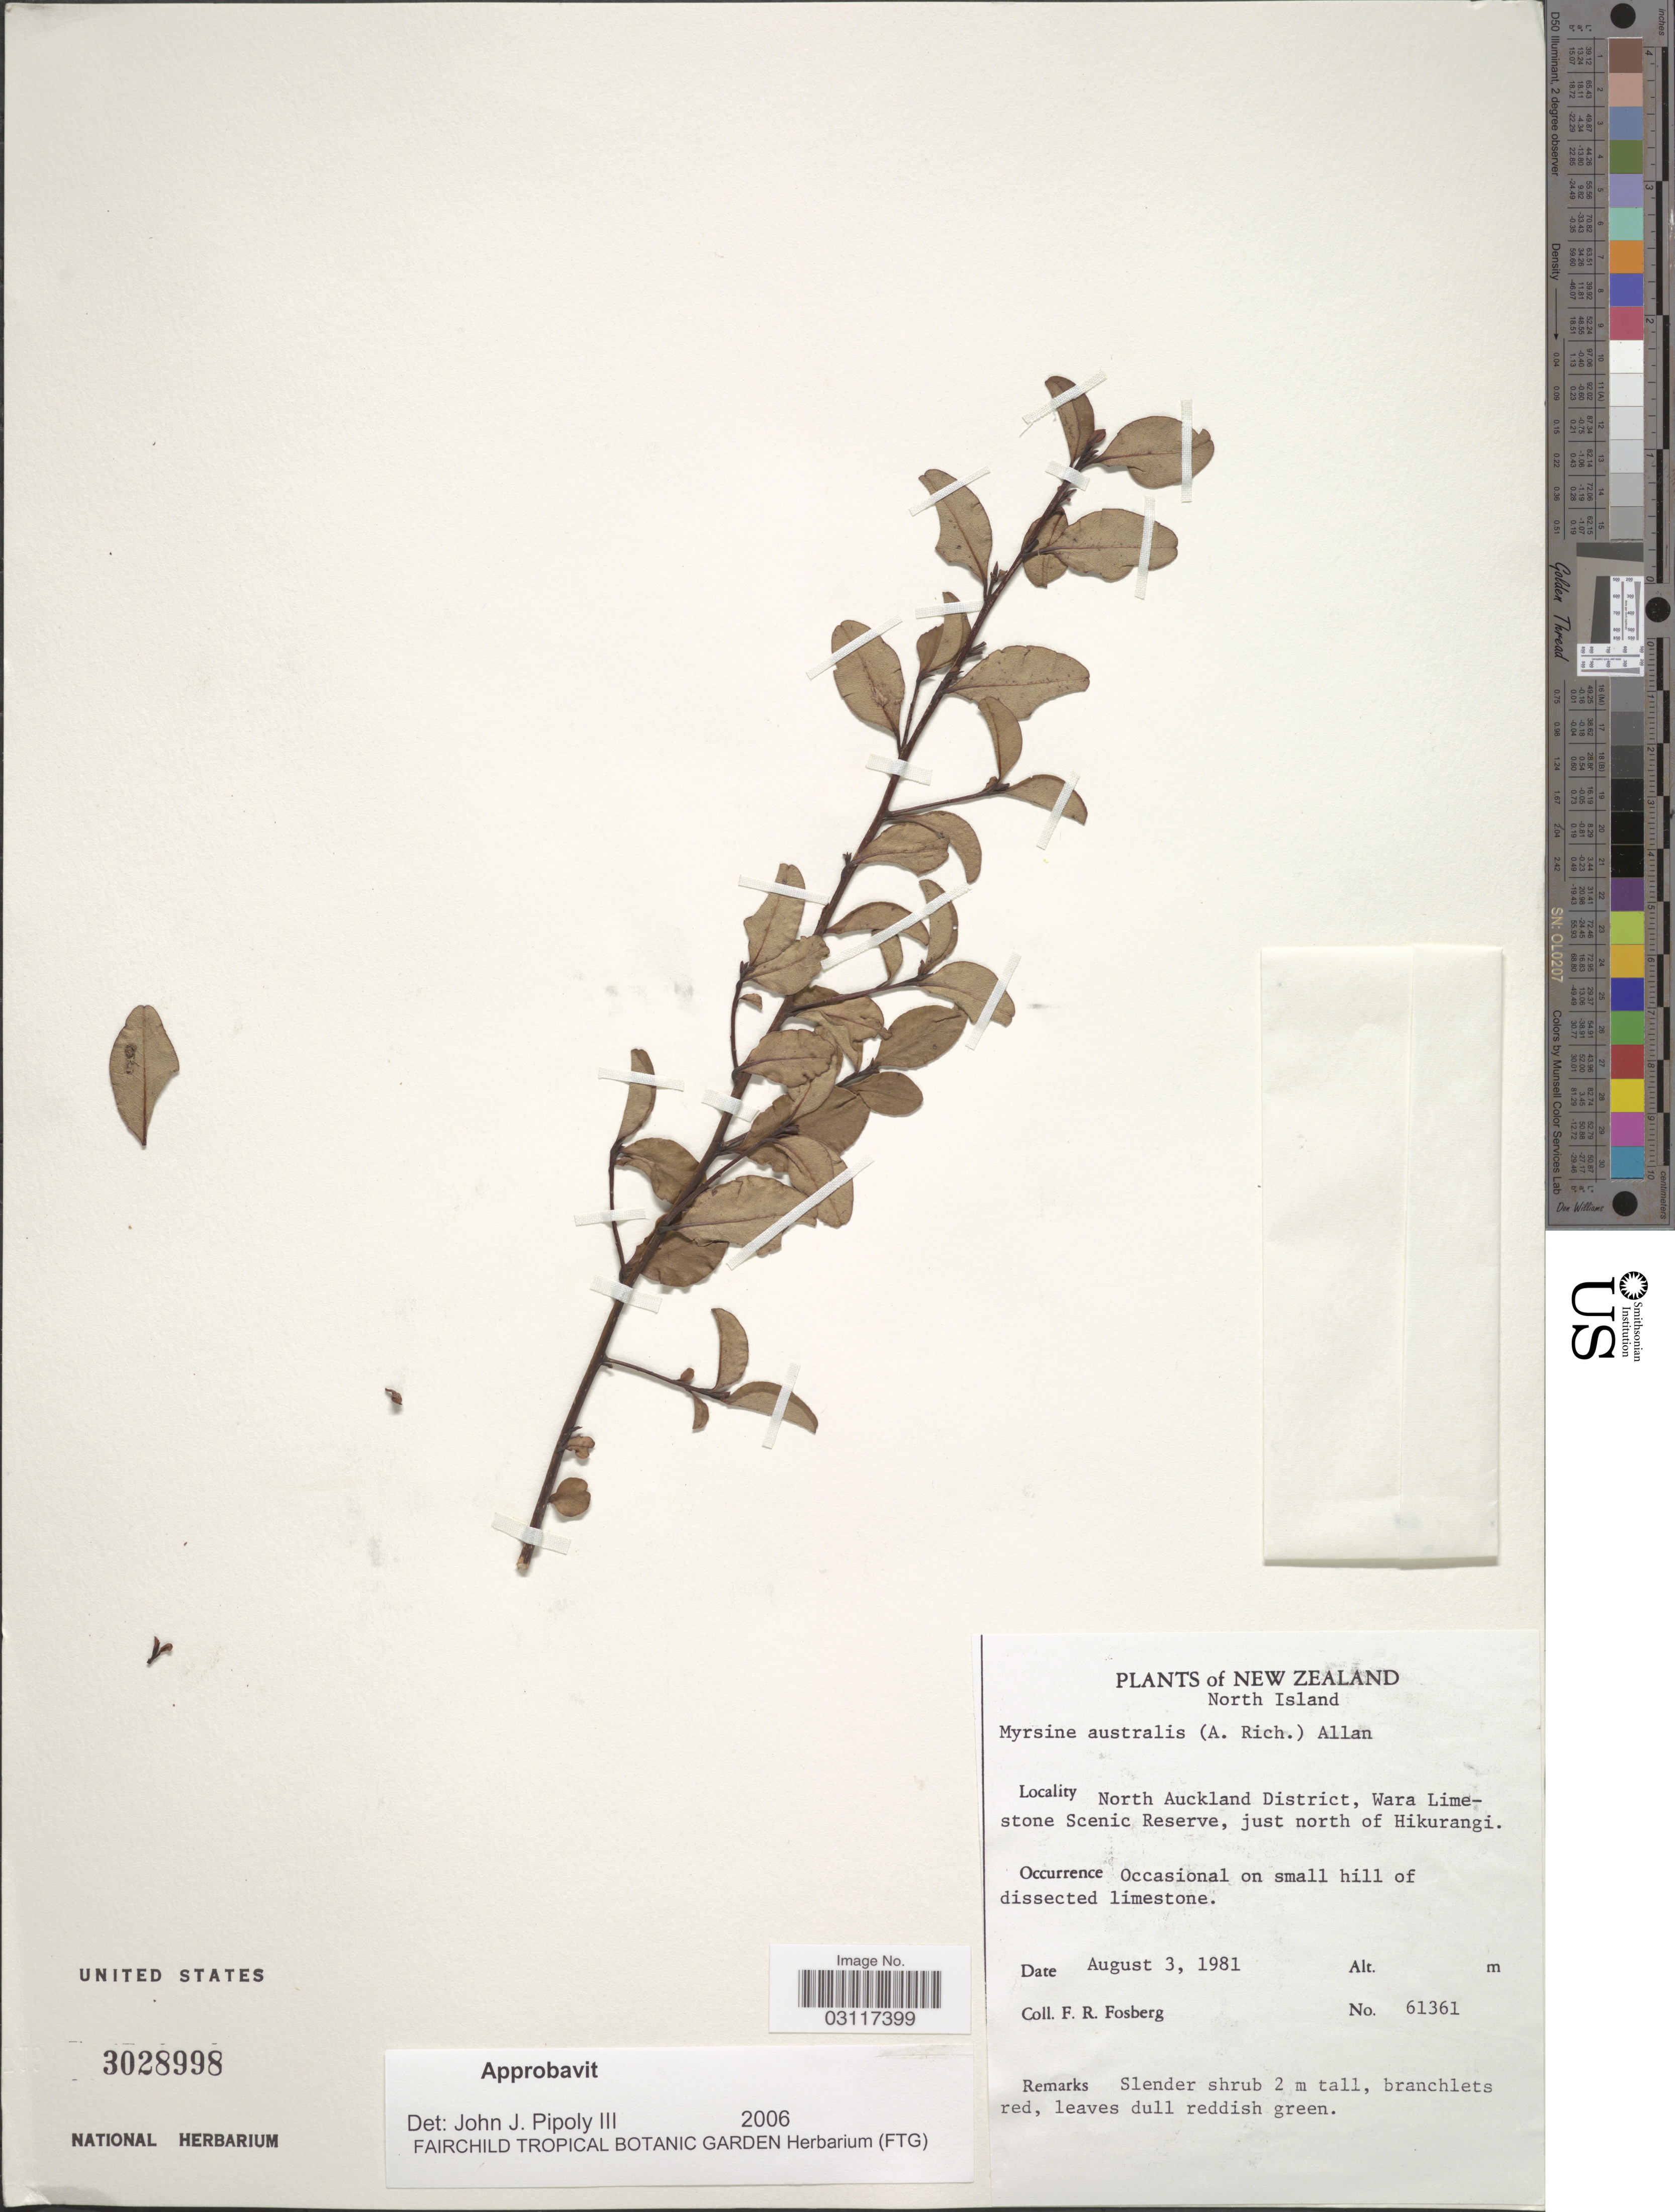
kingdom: Plantae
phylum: Tracheophyta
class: Magnoliopsida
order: Ericales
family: Primulaceae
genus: Myrsine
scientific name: Myrsine australis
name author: (A. Rich.) Allan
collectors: F. R. Fosberg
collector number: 61361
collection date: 1981-08-03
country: New Zealand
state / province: Auckland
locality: North Island, North Auckland District, Wara Limestone Scenic Reserve, just north of Hikurangi.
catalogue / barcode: US 3028998